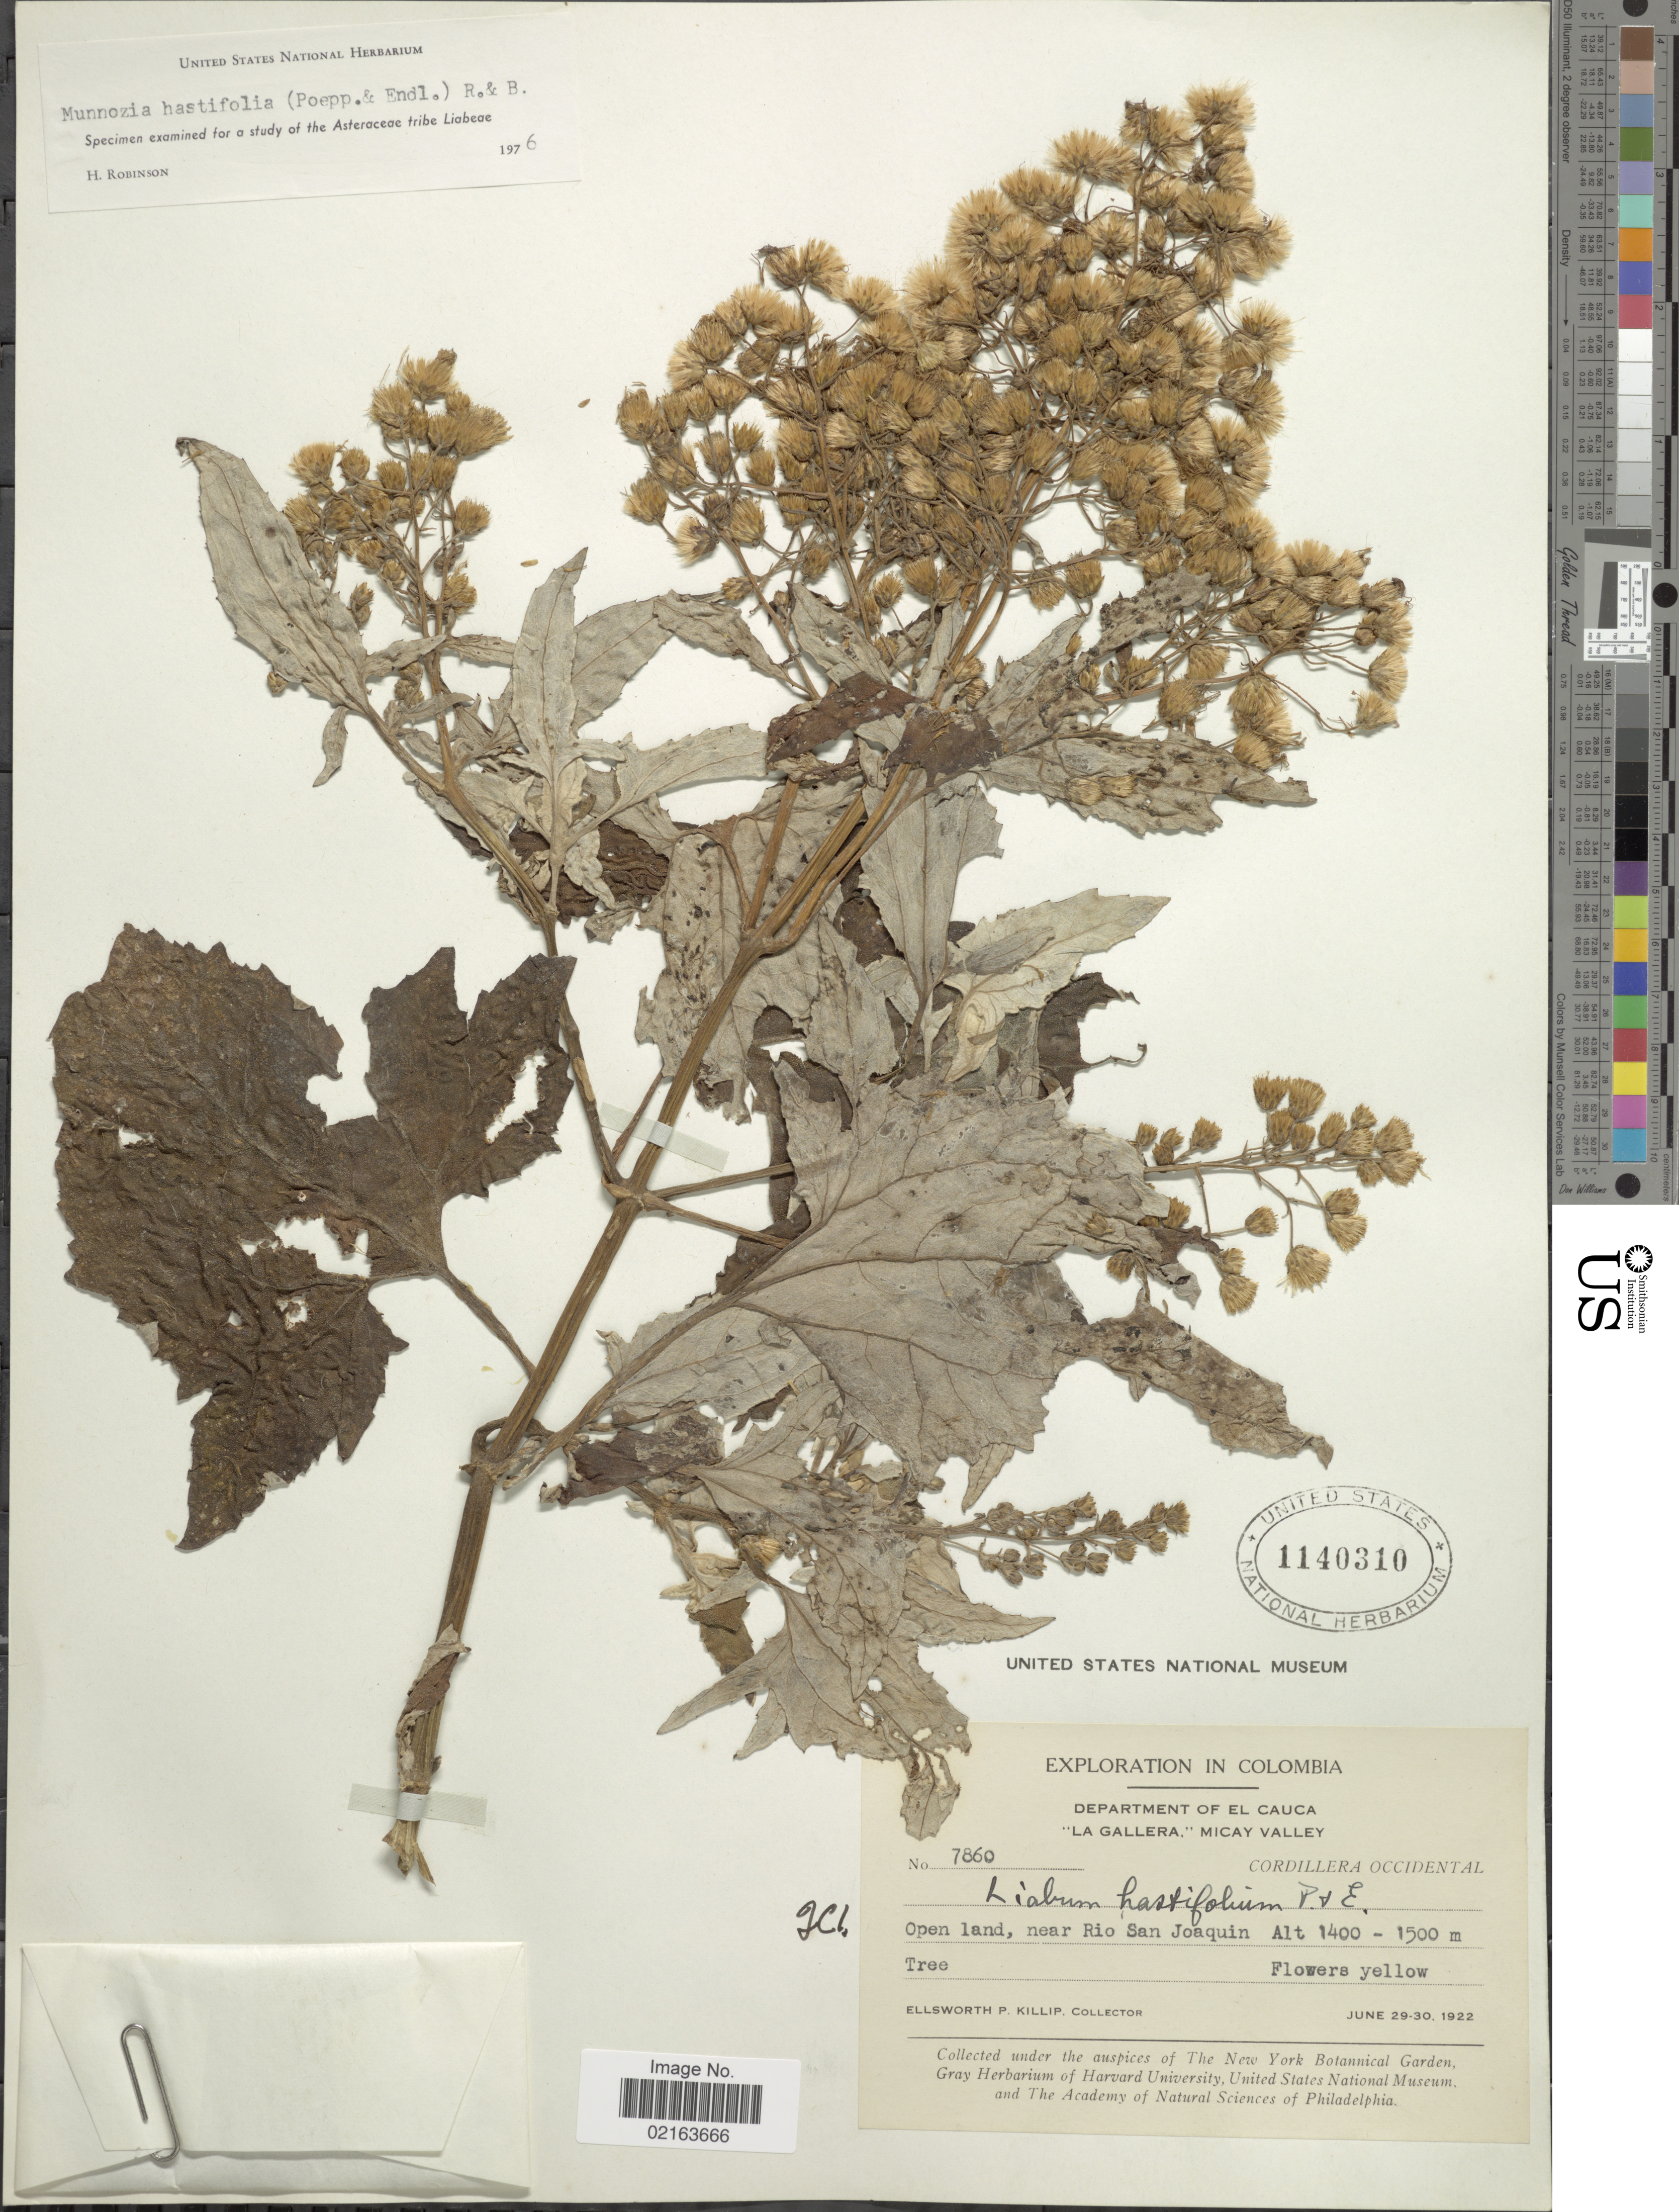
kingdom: Plantae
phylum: Tracheophyta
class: Magnoliopsida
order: Asterales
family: Asteraceae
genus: Munnozia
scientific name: Munnozia hastifolia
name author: (Poepp.) H. Rob. & Brettell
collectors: E. P. Killip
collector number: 7860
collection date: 1922-06-29/1922-06-30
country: Colombia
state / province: Cauca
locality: Department of El Cauca. "La Gallera", Micay Valley. Cordillera Occidental. Open land, near Rio San Joaquin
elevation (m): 1400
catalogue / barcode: US 1140310